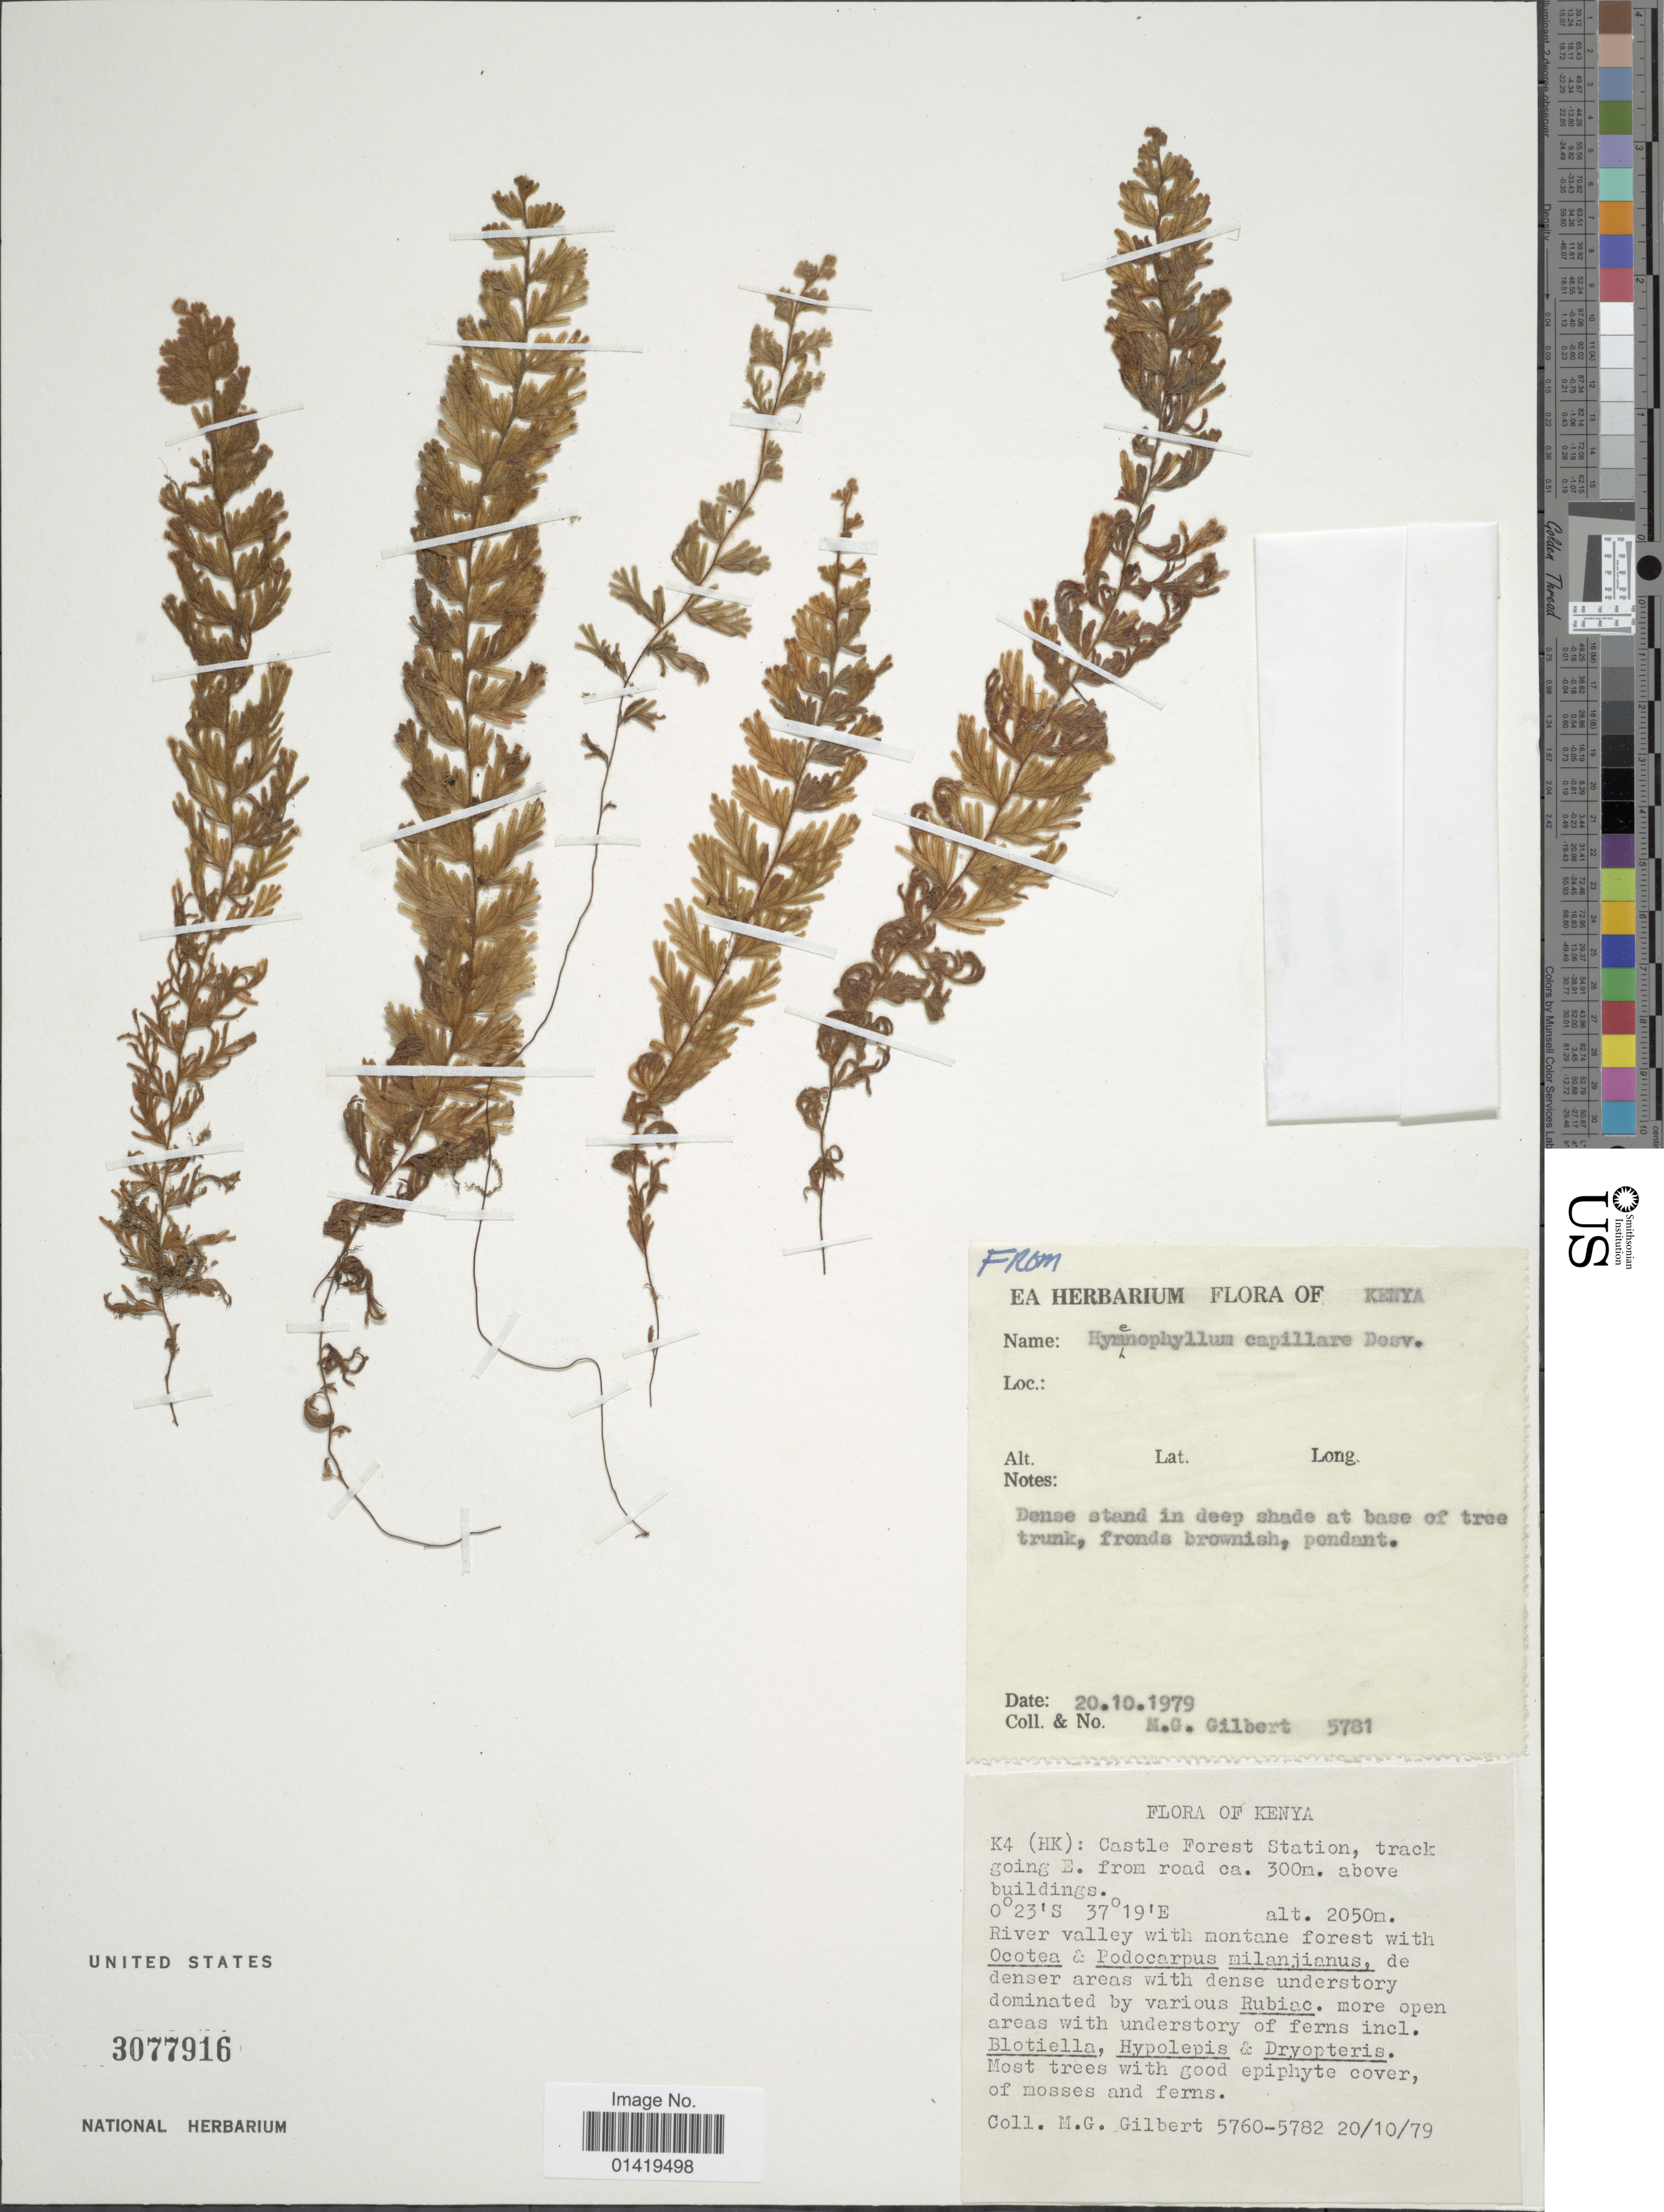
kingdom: Plantae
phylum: Tracheophyta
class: Polypodiopsida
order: Hymenophyllales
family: Hymenophyllaceae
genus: Hymenophyllum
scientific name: Hymenophyllum capillare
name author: Desv.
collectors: M. G. Gilbert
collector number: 5781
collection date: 1979-10-20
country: Kenya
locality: K4, (HK): Castle forest station, track going E. from road ca. 300m above buildings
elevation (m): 2050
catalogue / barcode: US 3077916